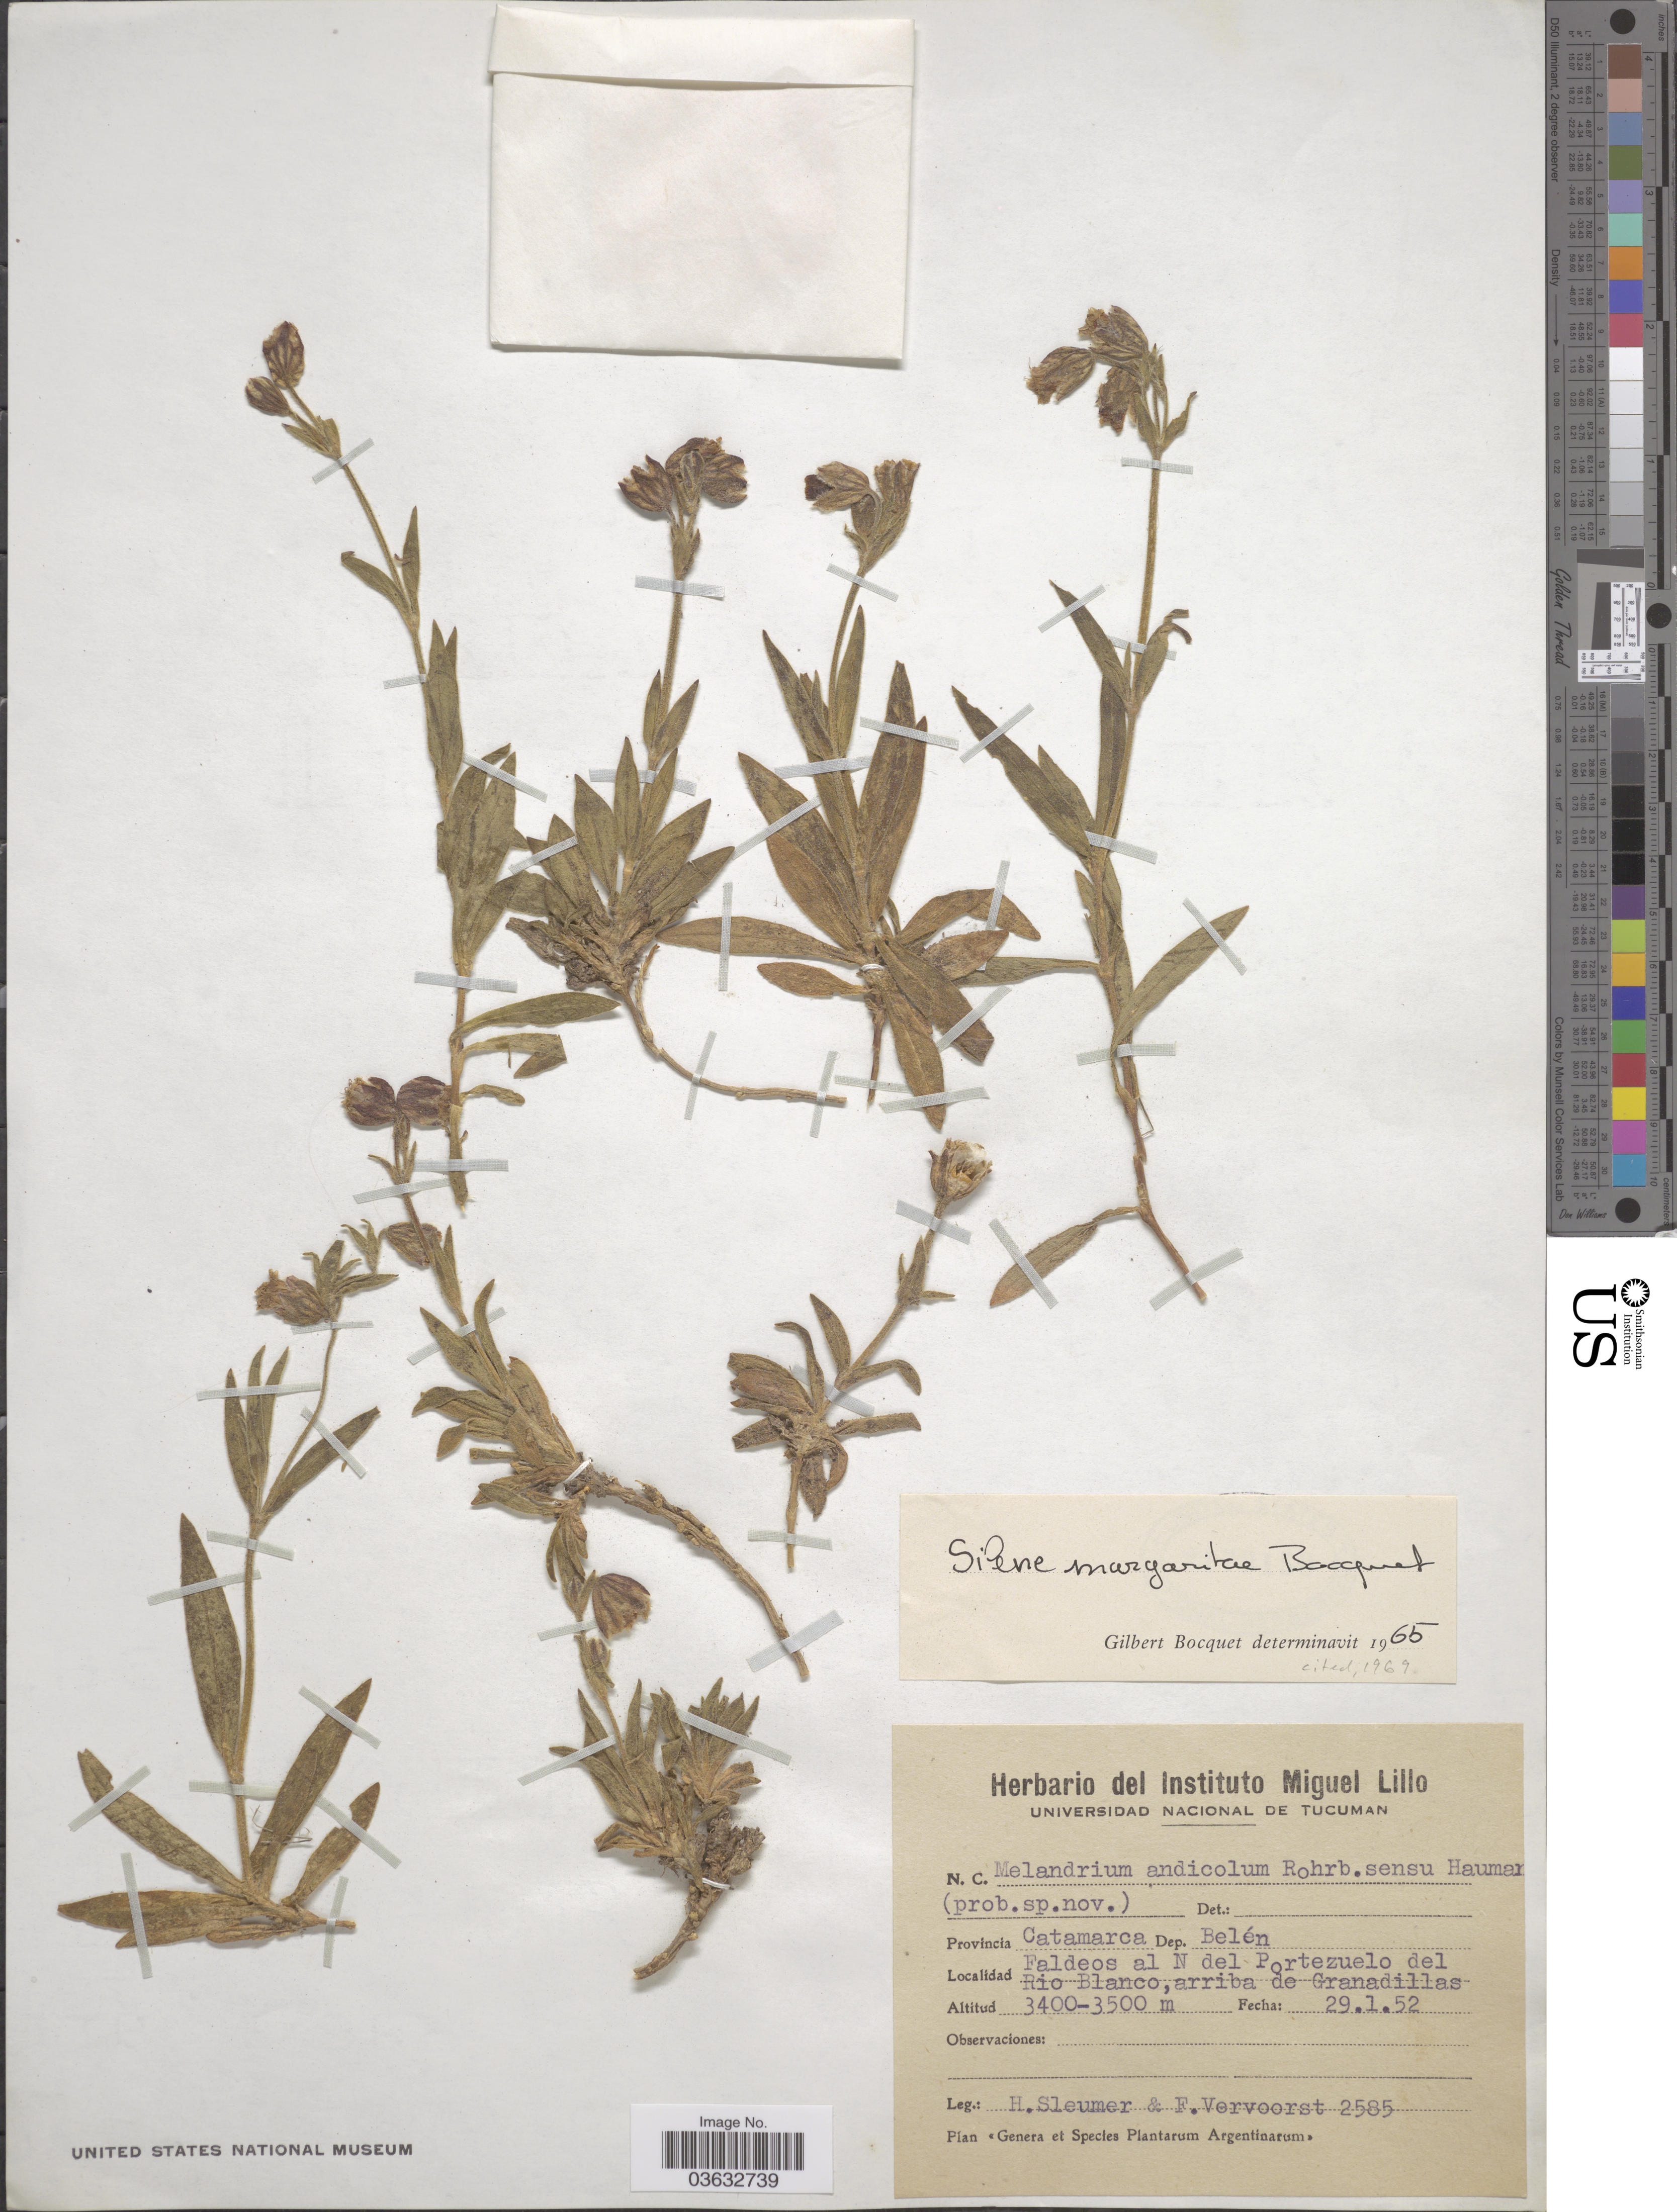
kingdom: Plantae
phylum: Tracheophyta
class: Magnoliopsida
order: Caryophyllales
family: Caryophyllaceae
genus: Silene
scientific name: Silene margaritae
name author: Bocquet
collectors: H. O. Sleumer & F. Vervoorst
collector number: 2585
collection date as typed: Transcribed d/m/y: 29/1/52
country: Argentina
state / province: Catamarca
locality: Dep. Belén. Faldeos al N del Portezuelo del Rio Blanco, arriba de Granadillas.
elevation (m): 3400